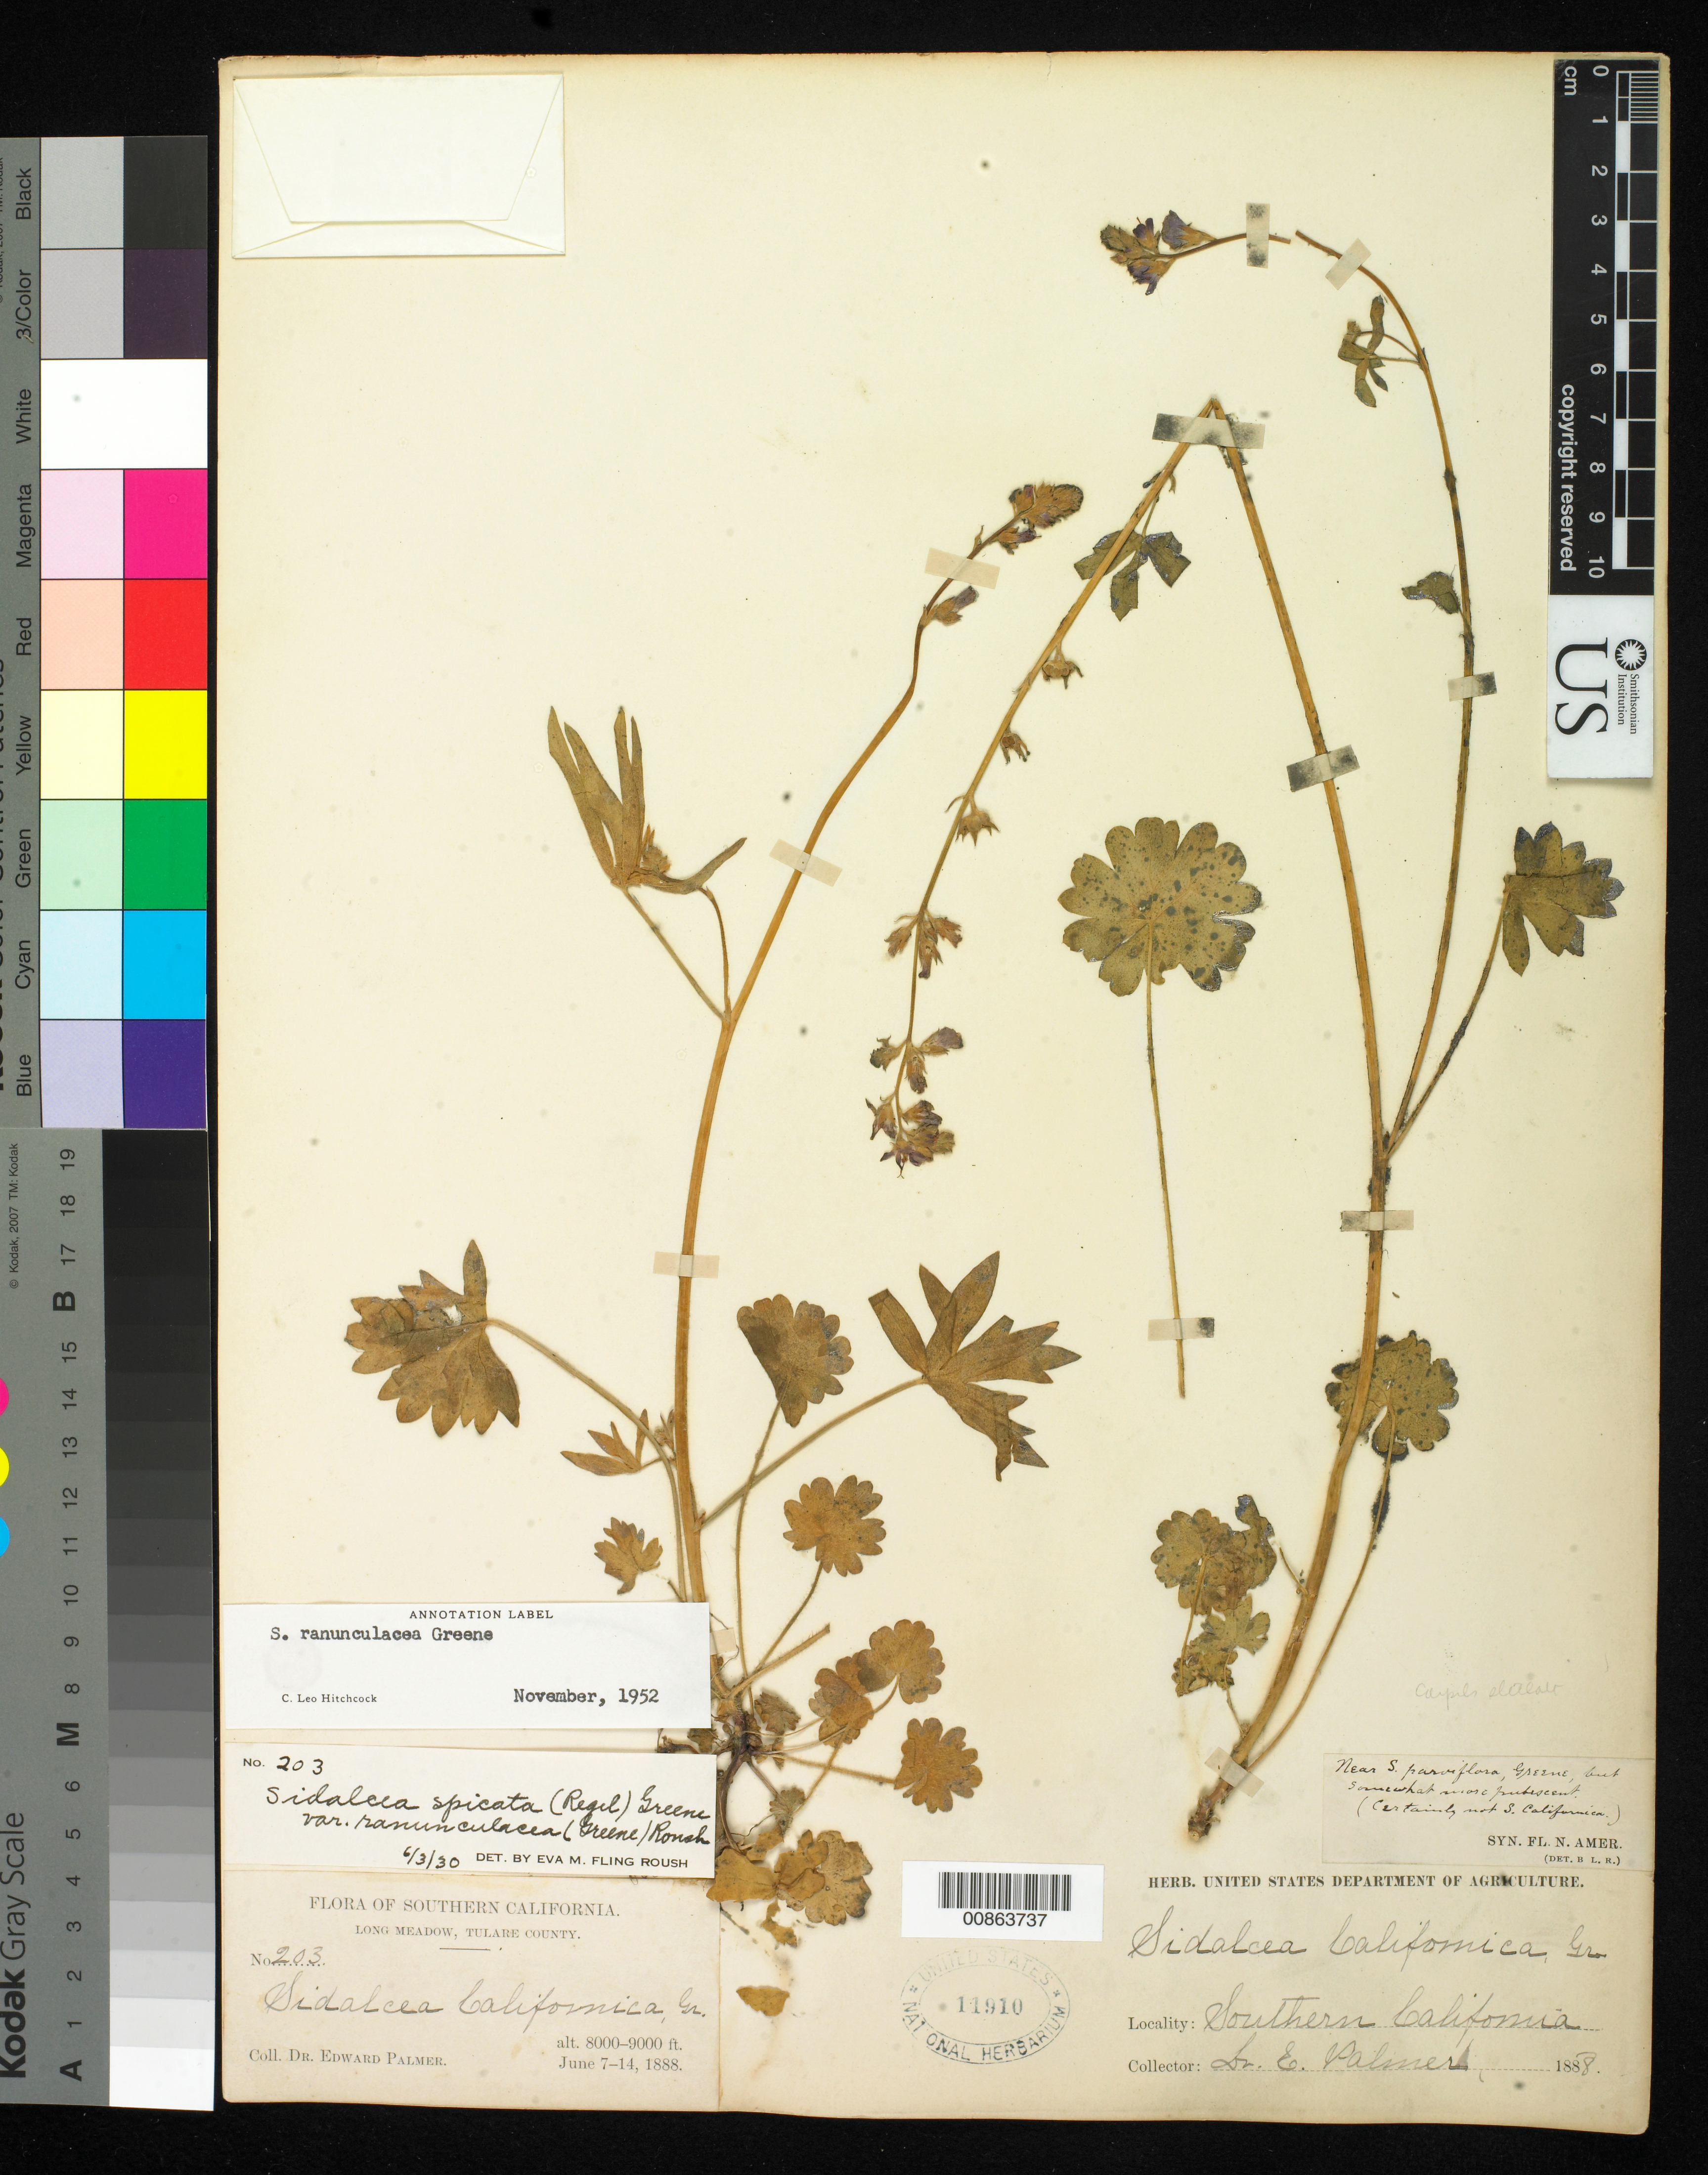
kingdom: Plantae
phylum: Tracheophyta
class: Magnoliopsida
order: Malvales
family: Malvaceae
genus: Sidalcea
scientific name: Sidalcea ranunculacea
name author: Greene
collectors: E. Palmer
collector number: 203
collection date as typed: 07 Jun 1888 to 14 Jun 1888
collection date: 1888-06-07/1888-06-14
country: United States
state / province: California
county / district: Tulare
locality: Long Meadow, Tulare County, Southern California.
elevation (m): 2438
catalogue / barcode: US 11910